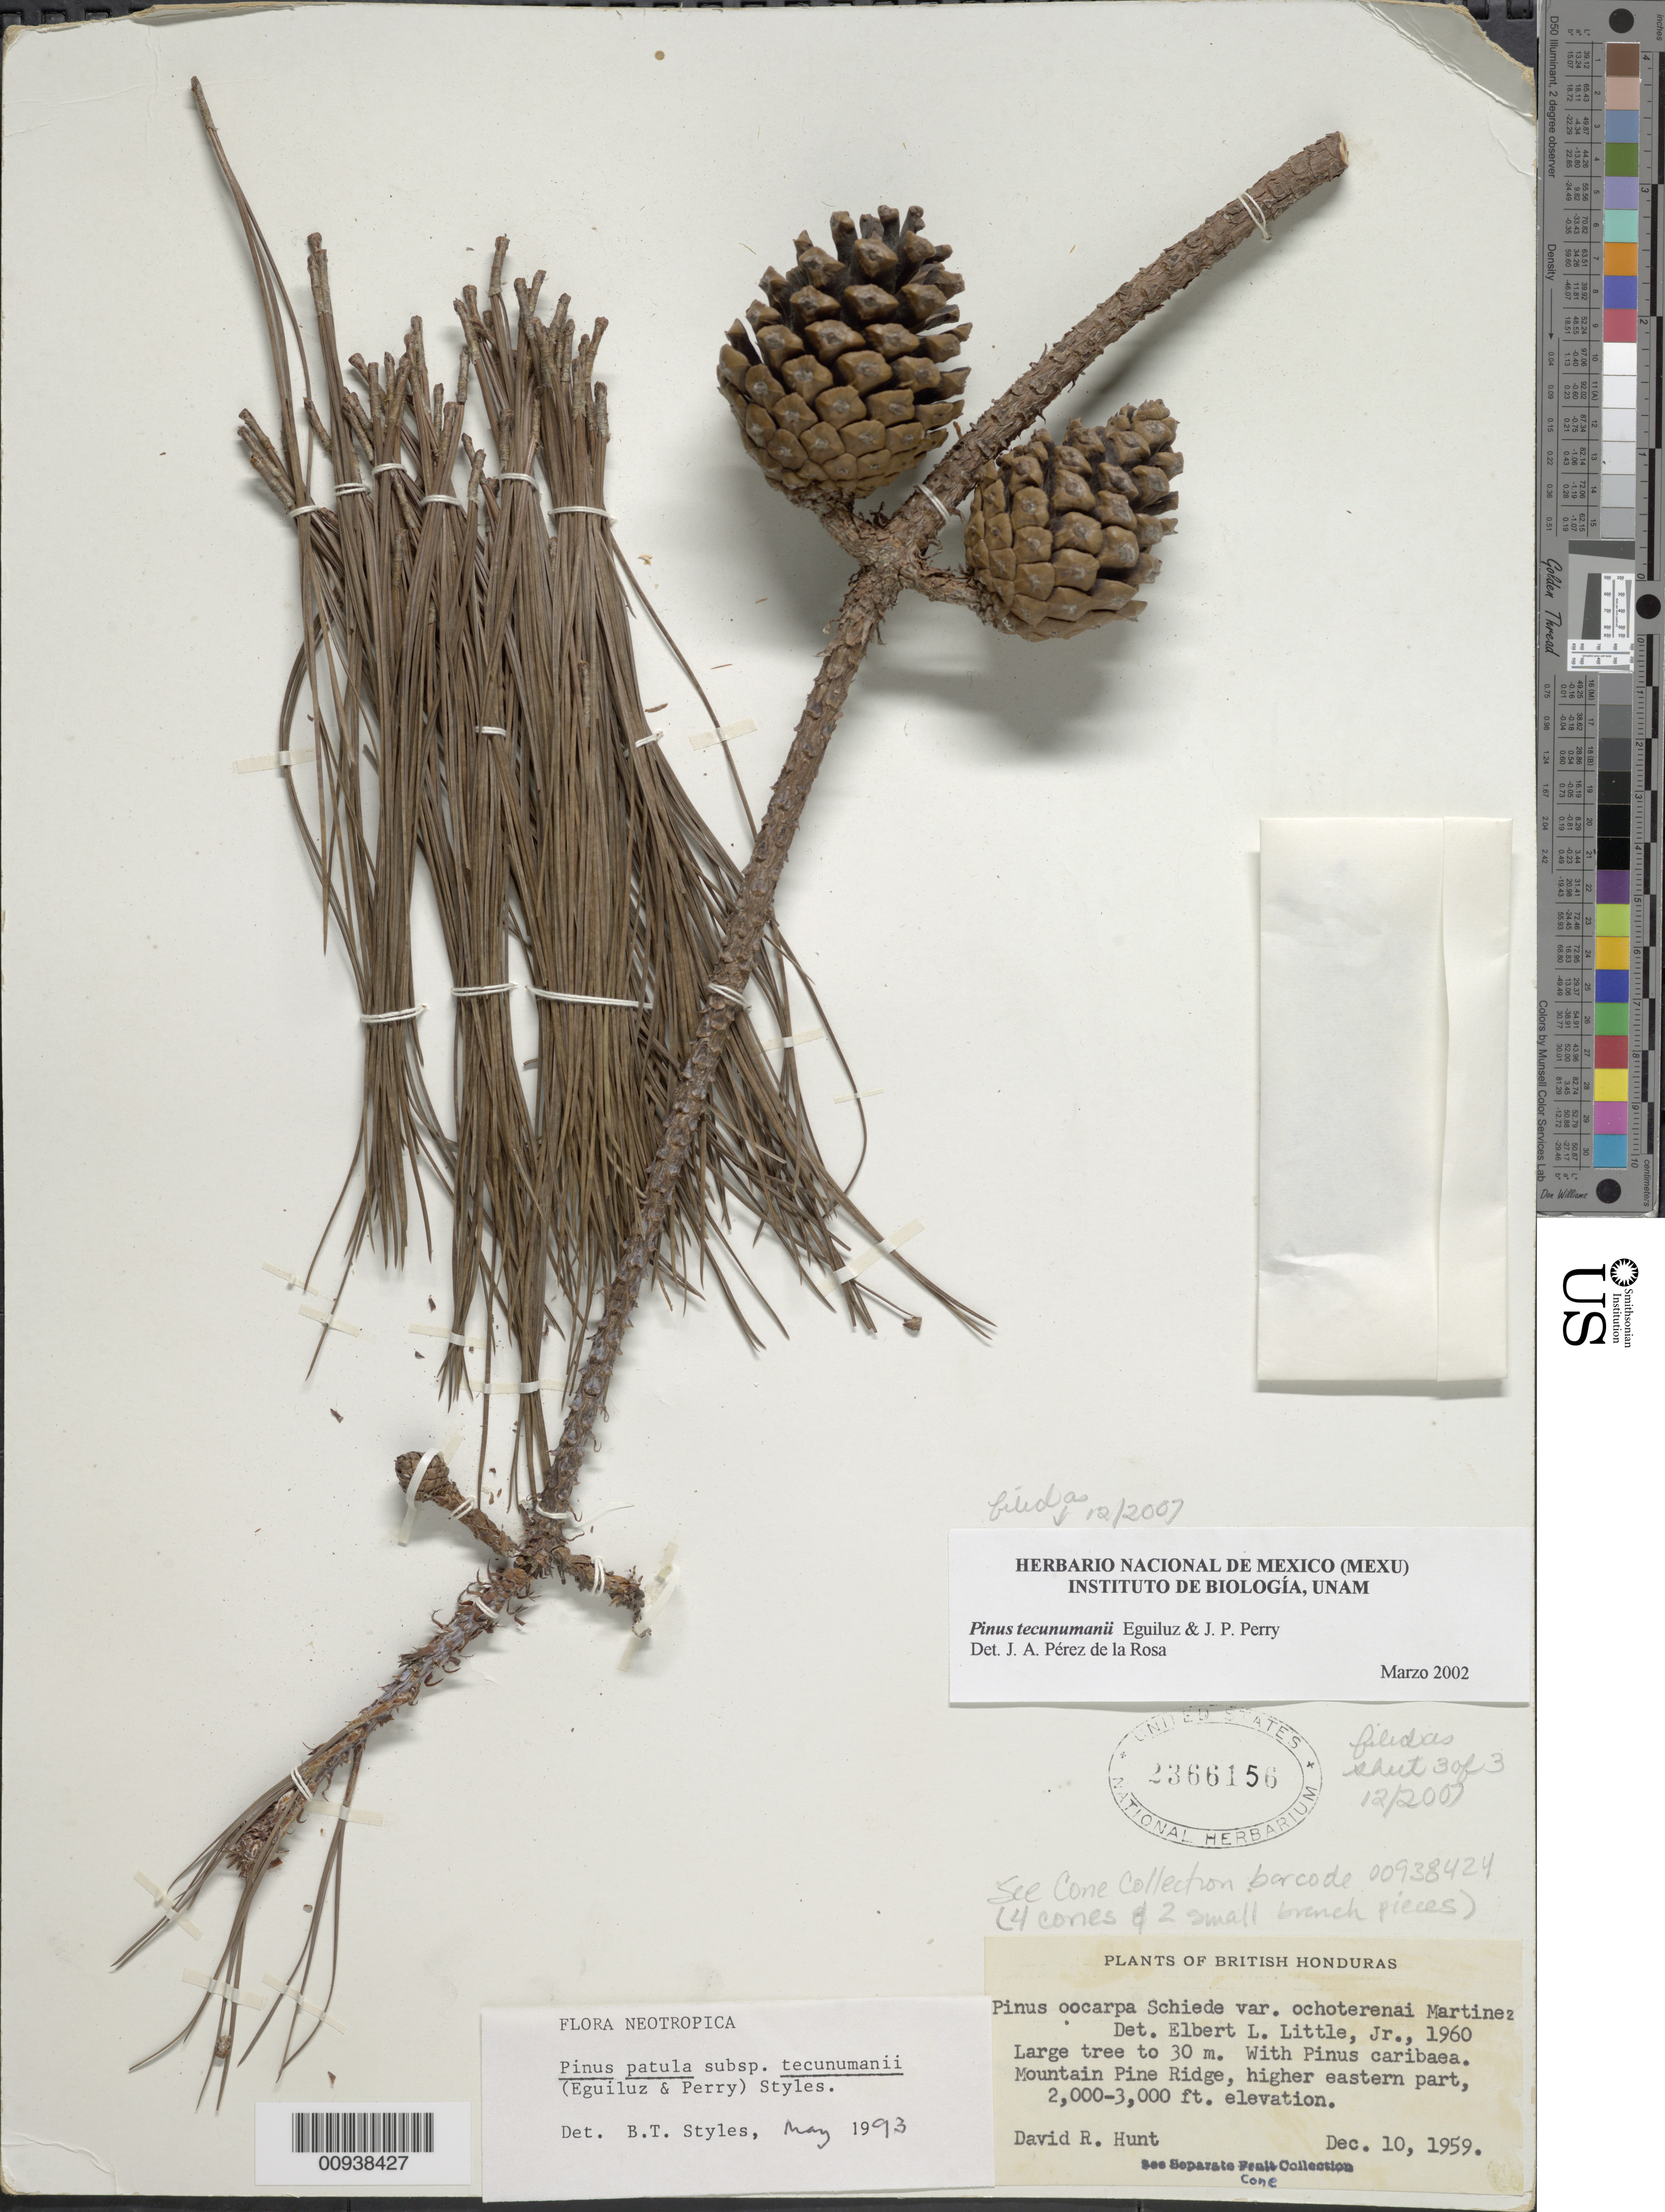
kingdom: Plantae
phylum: Tracheophyta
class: Pinopsida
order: Pinales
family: Pinaceae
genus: Pinus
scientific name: Pinus tecunumanii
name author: F. Schwerdtf. ex Eguiluz & J.P. Perry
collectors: D. R. Hunt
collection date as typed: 10 Dec 1959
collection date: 1959-12-10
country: Belize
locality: Mountain Pine Ridge, higher eastern part. British Honduras.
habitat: With Pinus caribaea.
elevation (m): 610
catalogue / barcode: US 2366156